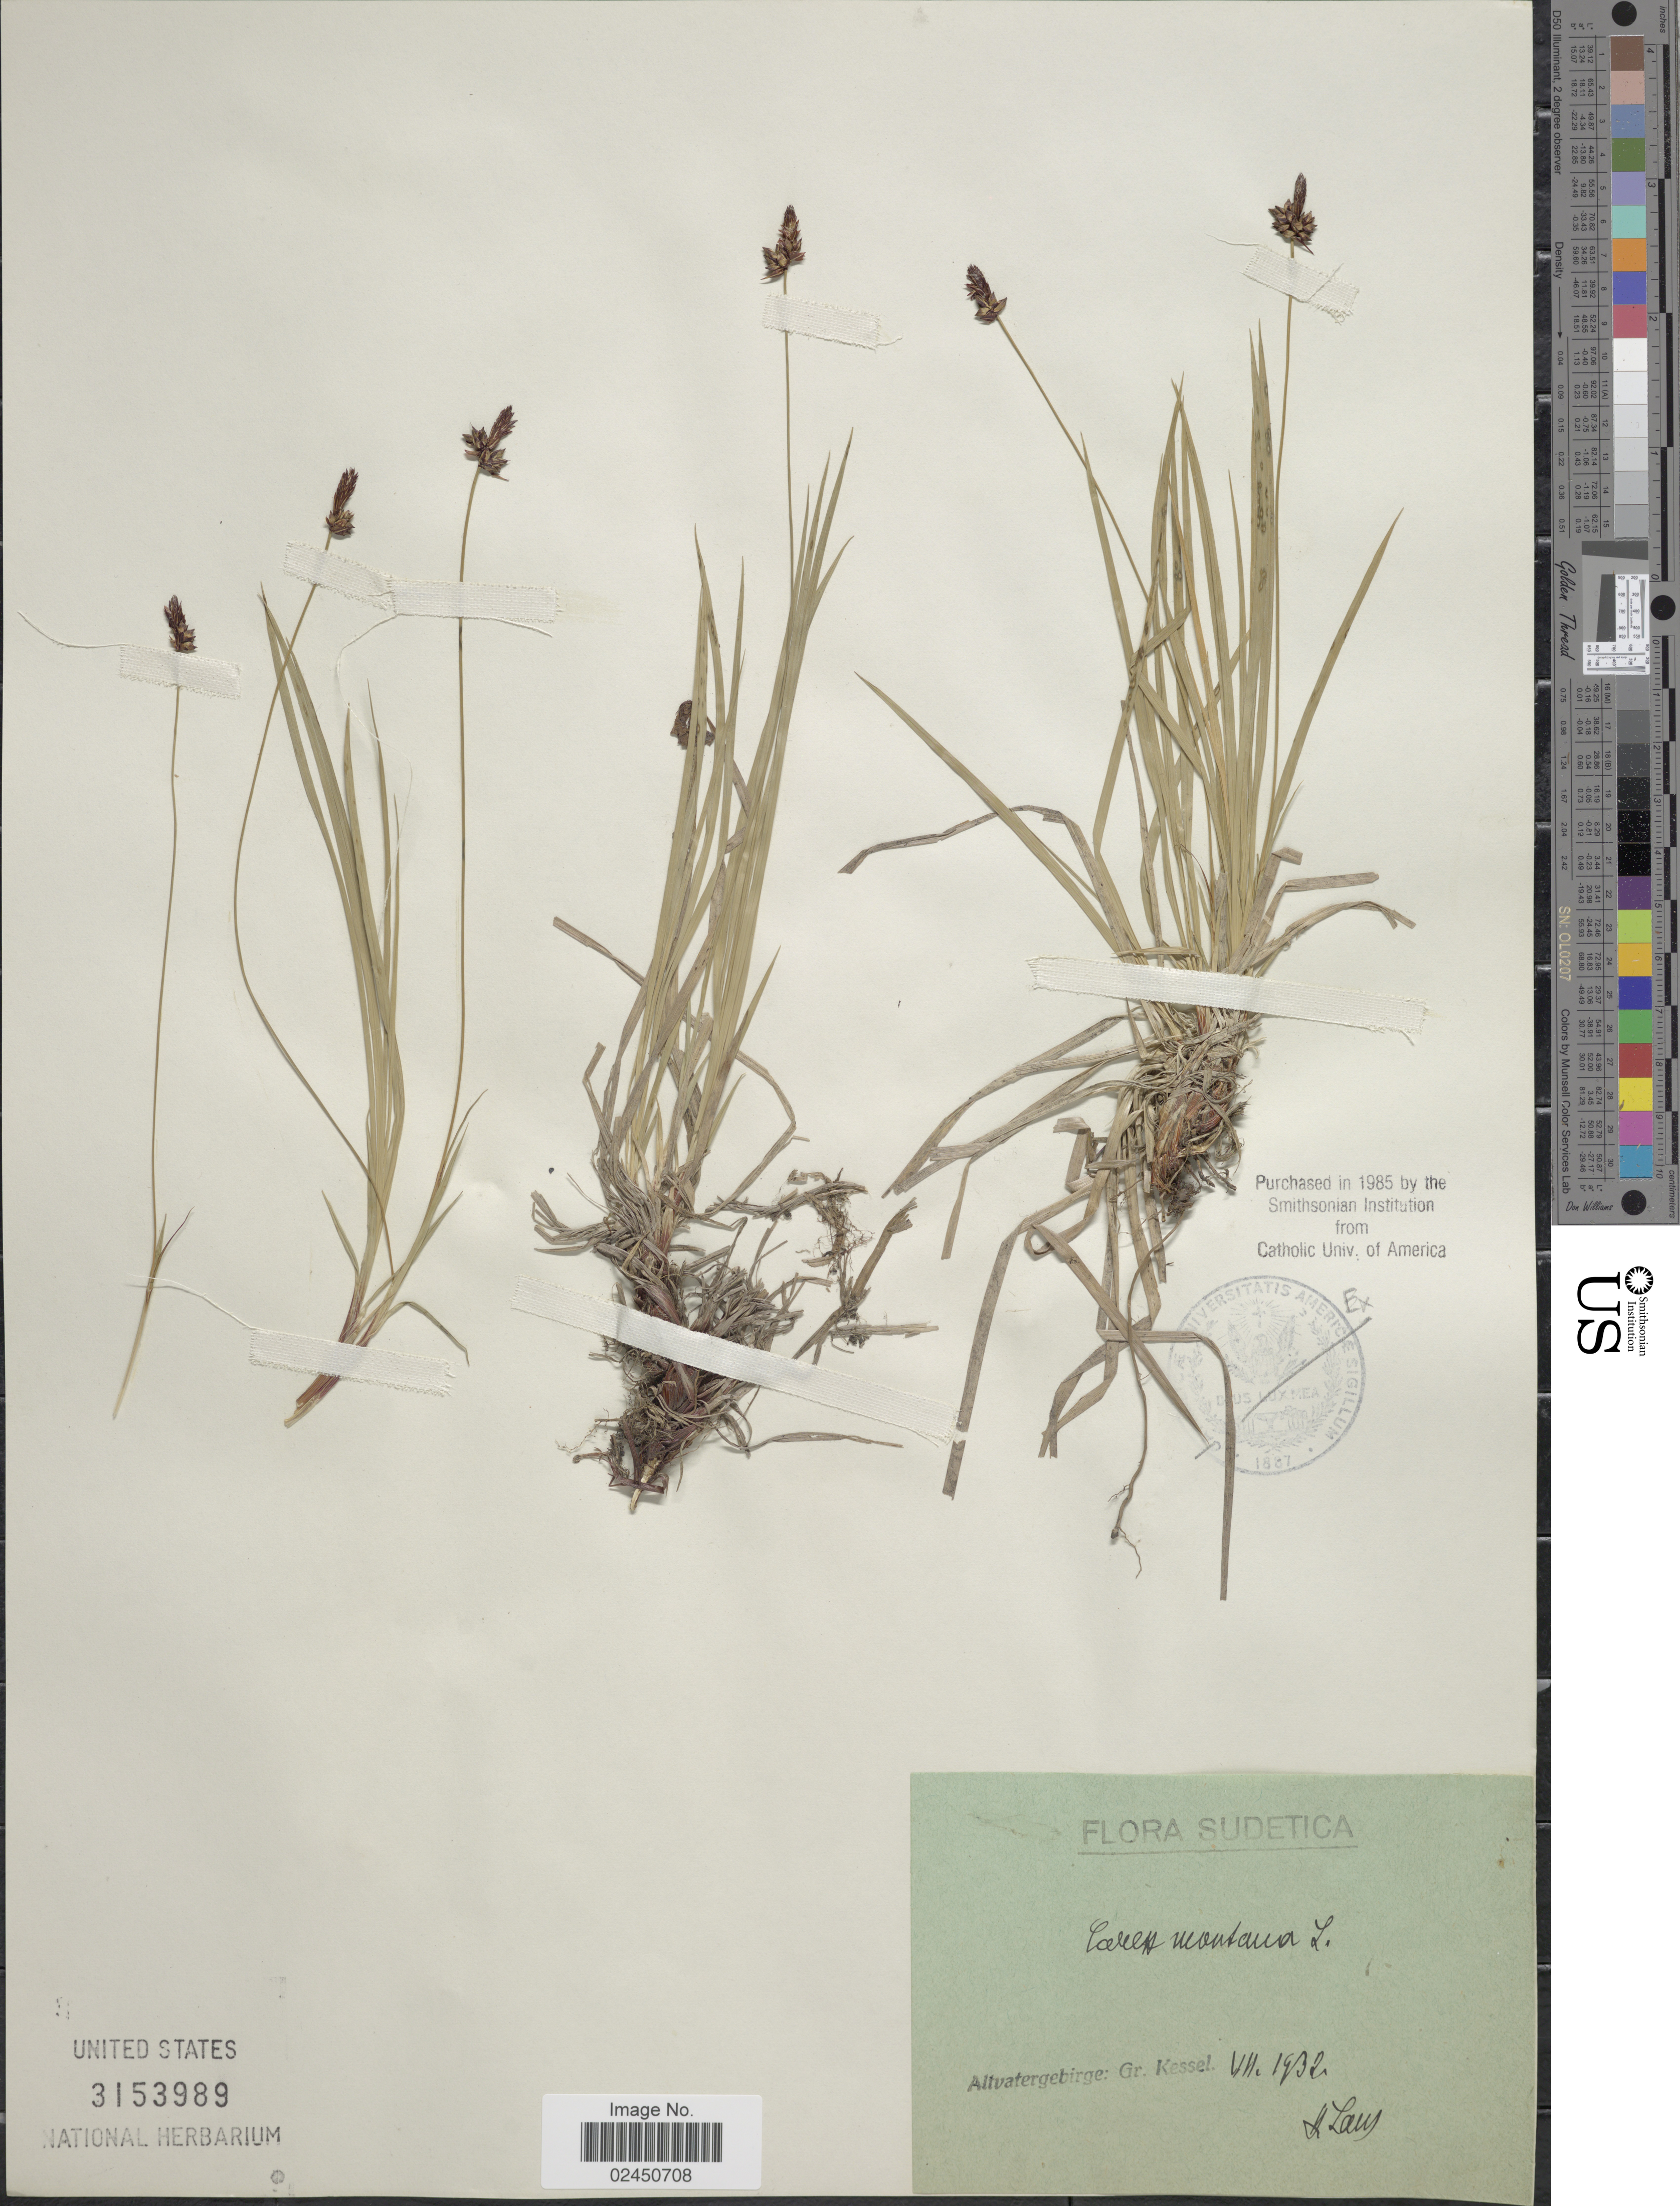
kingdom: Plantae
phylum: Tracheophyta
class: Liliopsida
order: Poales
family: Cyperaceae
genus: Carex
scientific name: Carex montana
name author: L.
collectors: H. Laus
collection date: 1932-07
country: Czechia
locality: Sudetica, Altvatergebirge, gr. Kessel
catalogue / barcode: US 3153989